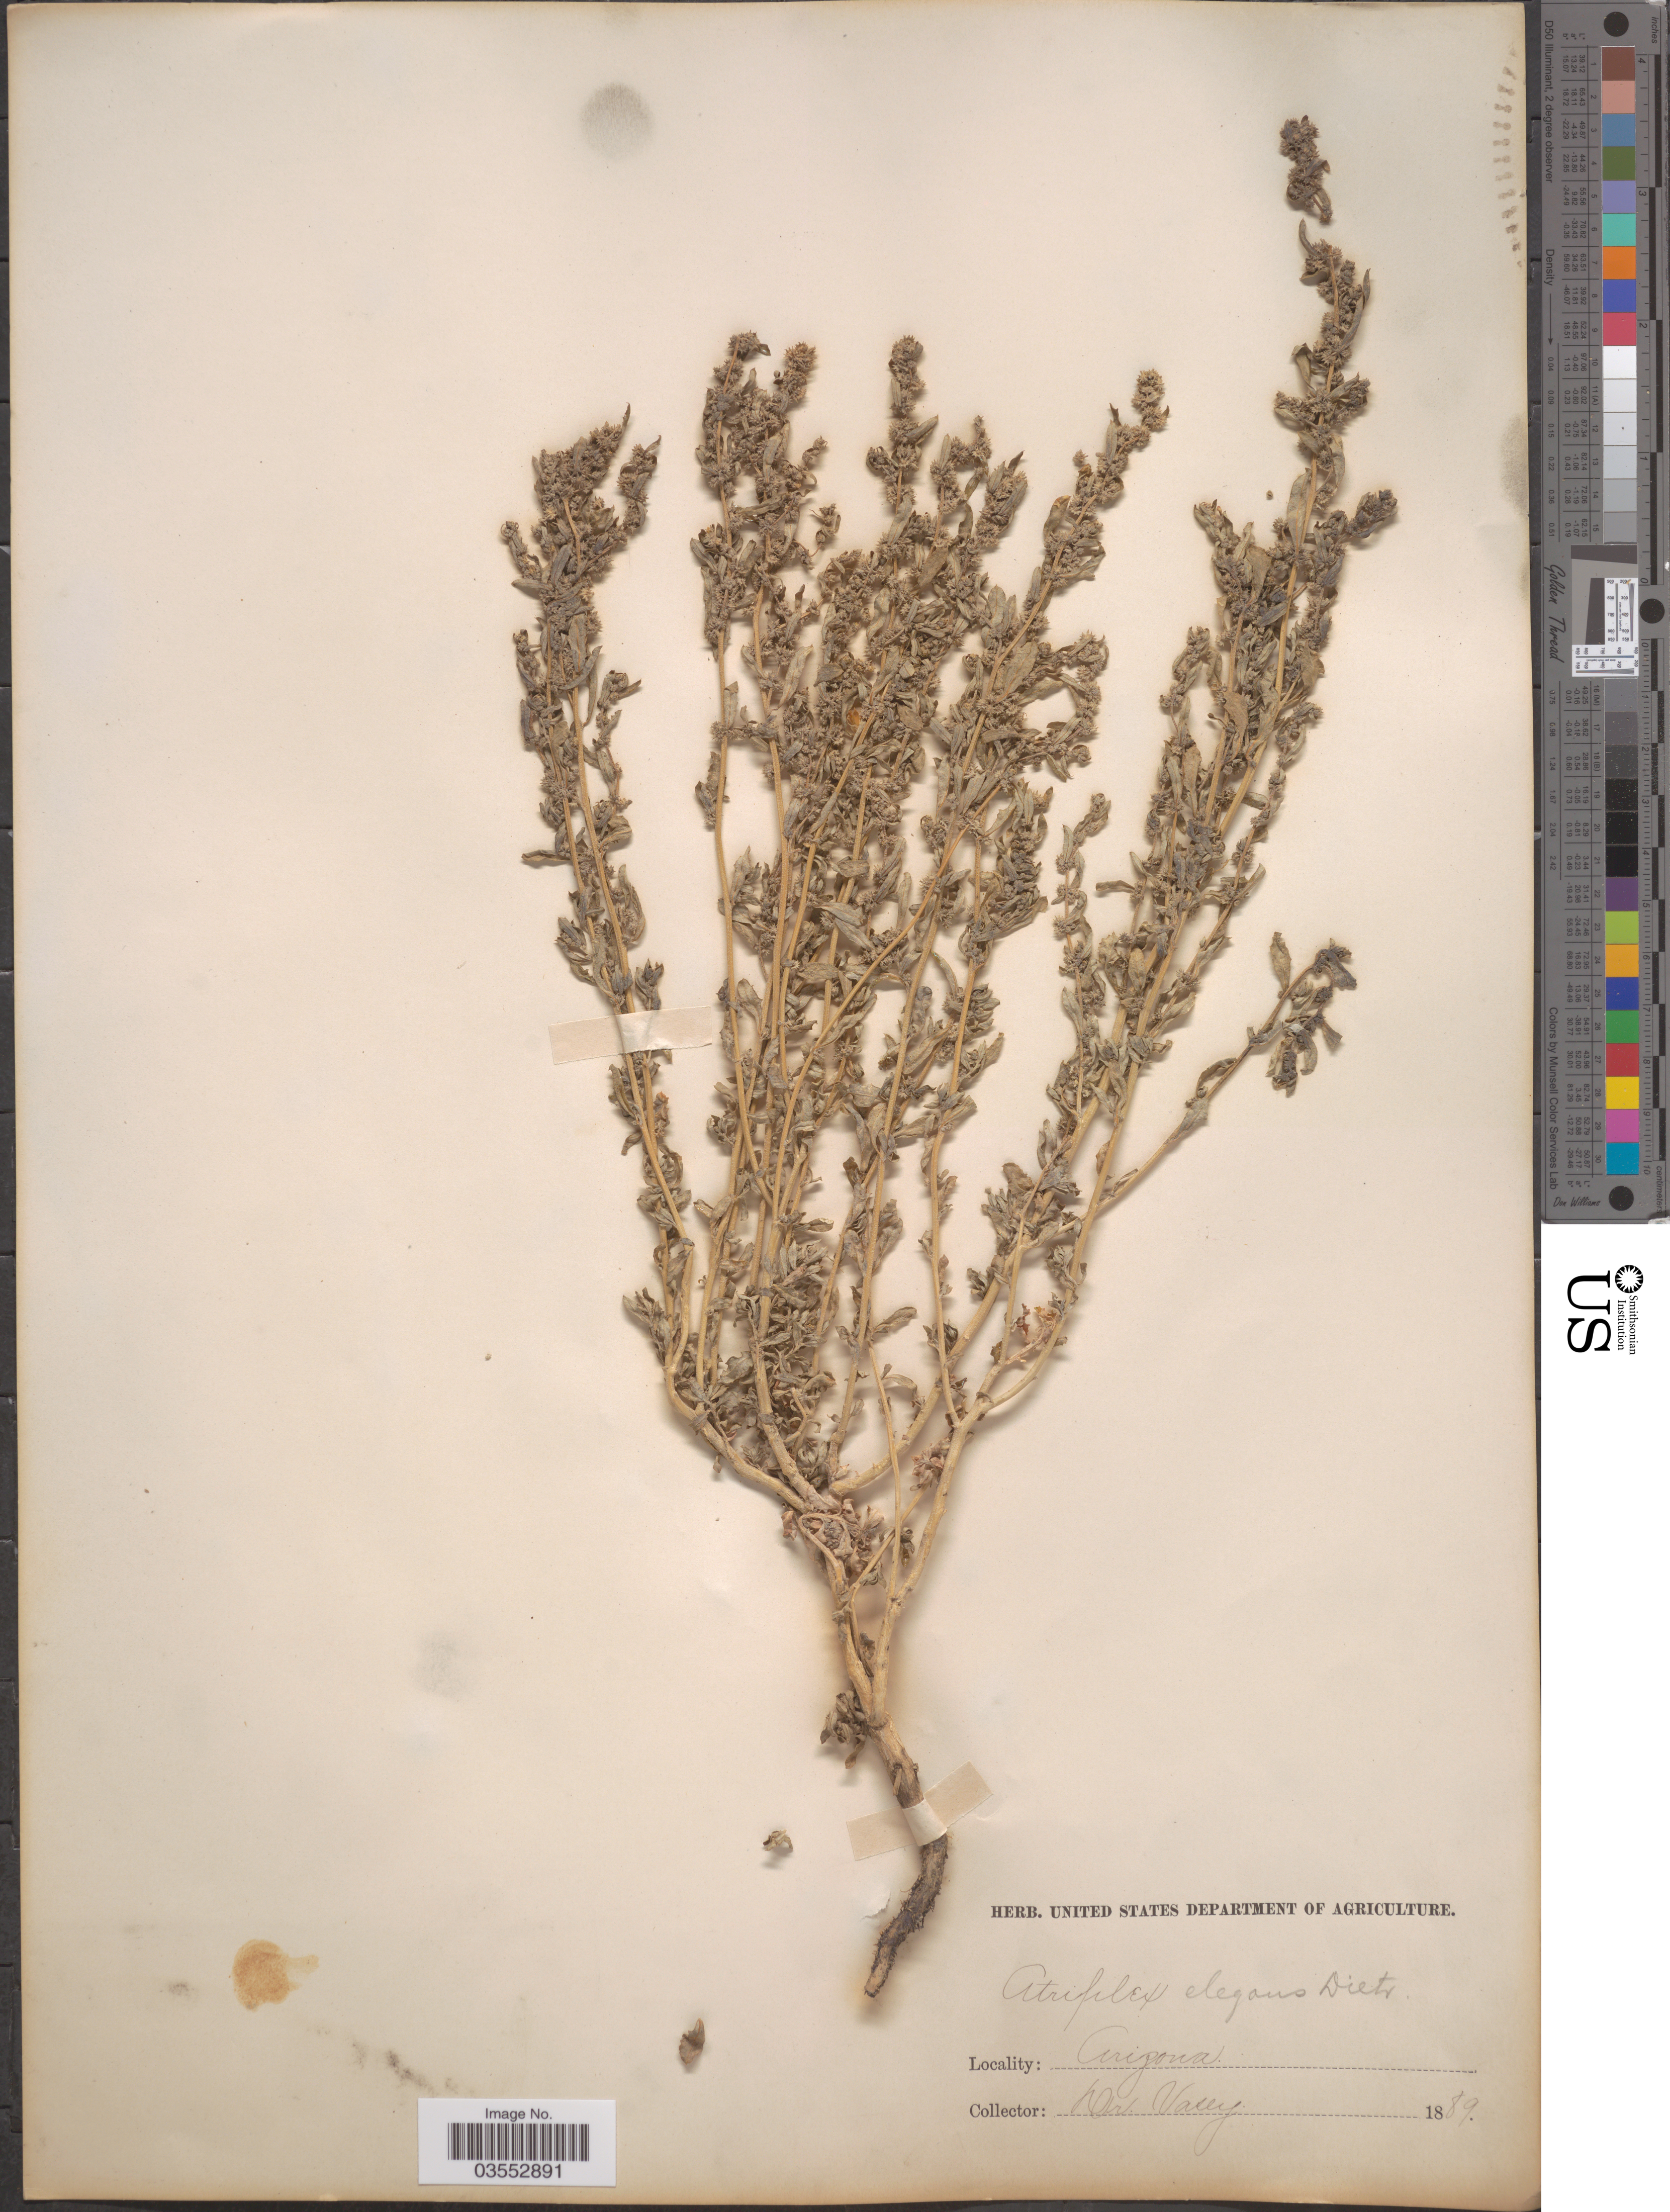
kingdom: Plantae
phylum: Tracheophyta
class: Magnoliopsida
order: Caryophyllales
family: Amaranthaceae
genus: Atriplex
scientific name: Atriplex thornberi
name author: (M.E. Jones) Standl.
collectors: Vasey, --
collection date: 1889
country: United States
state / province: Arizona